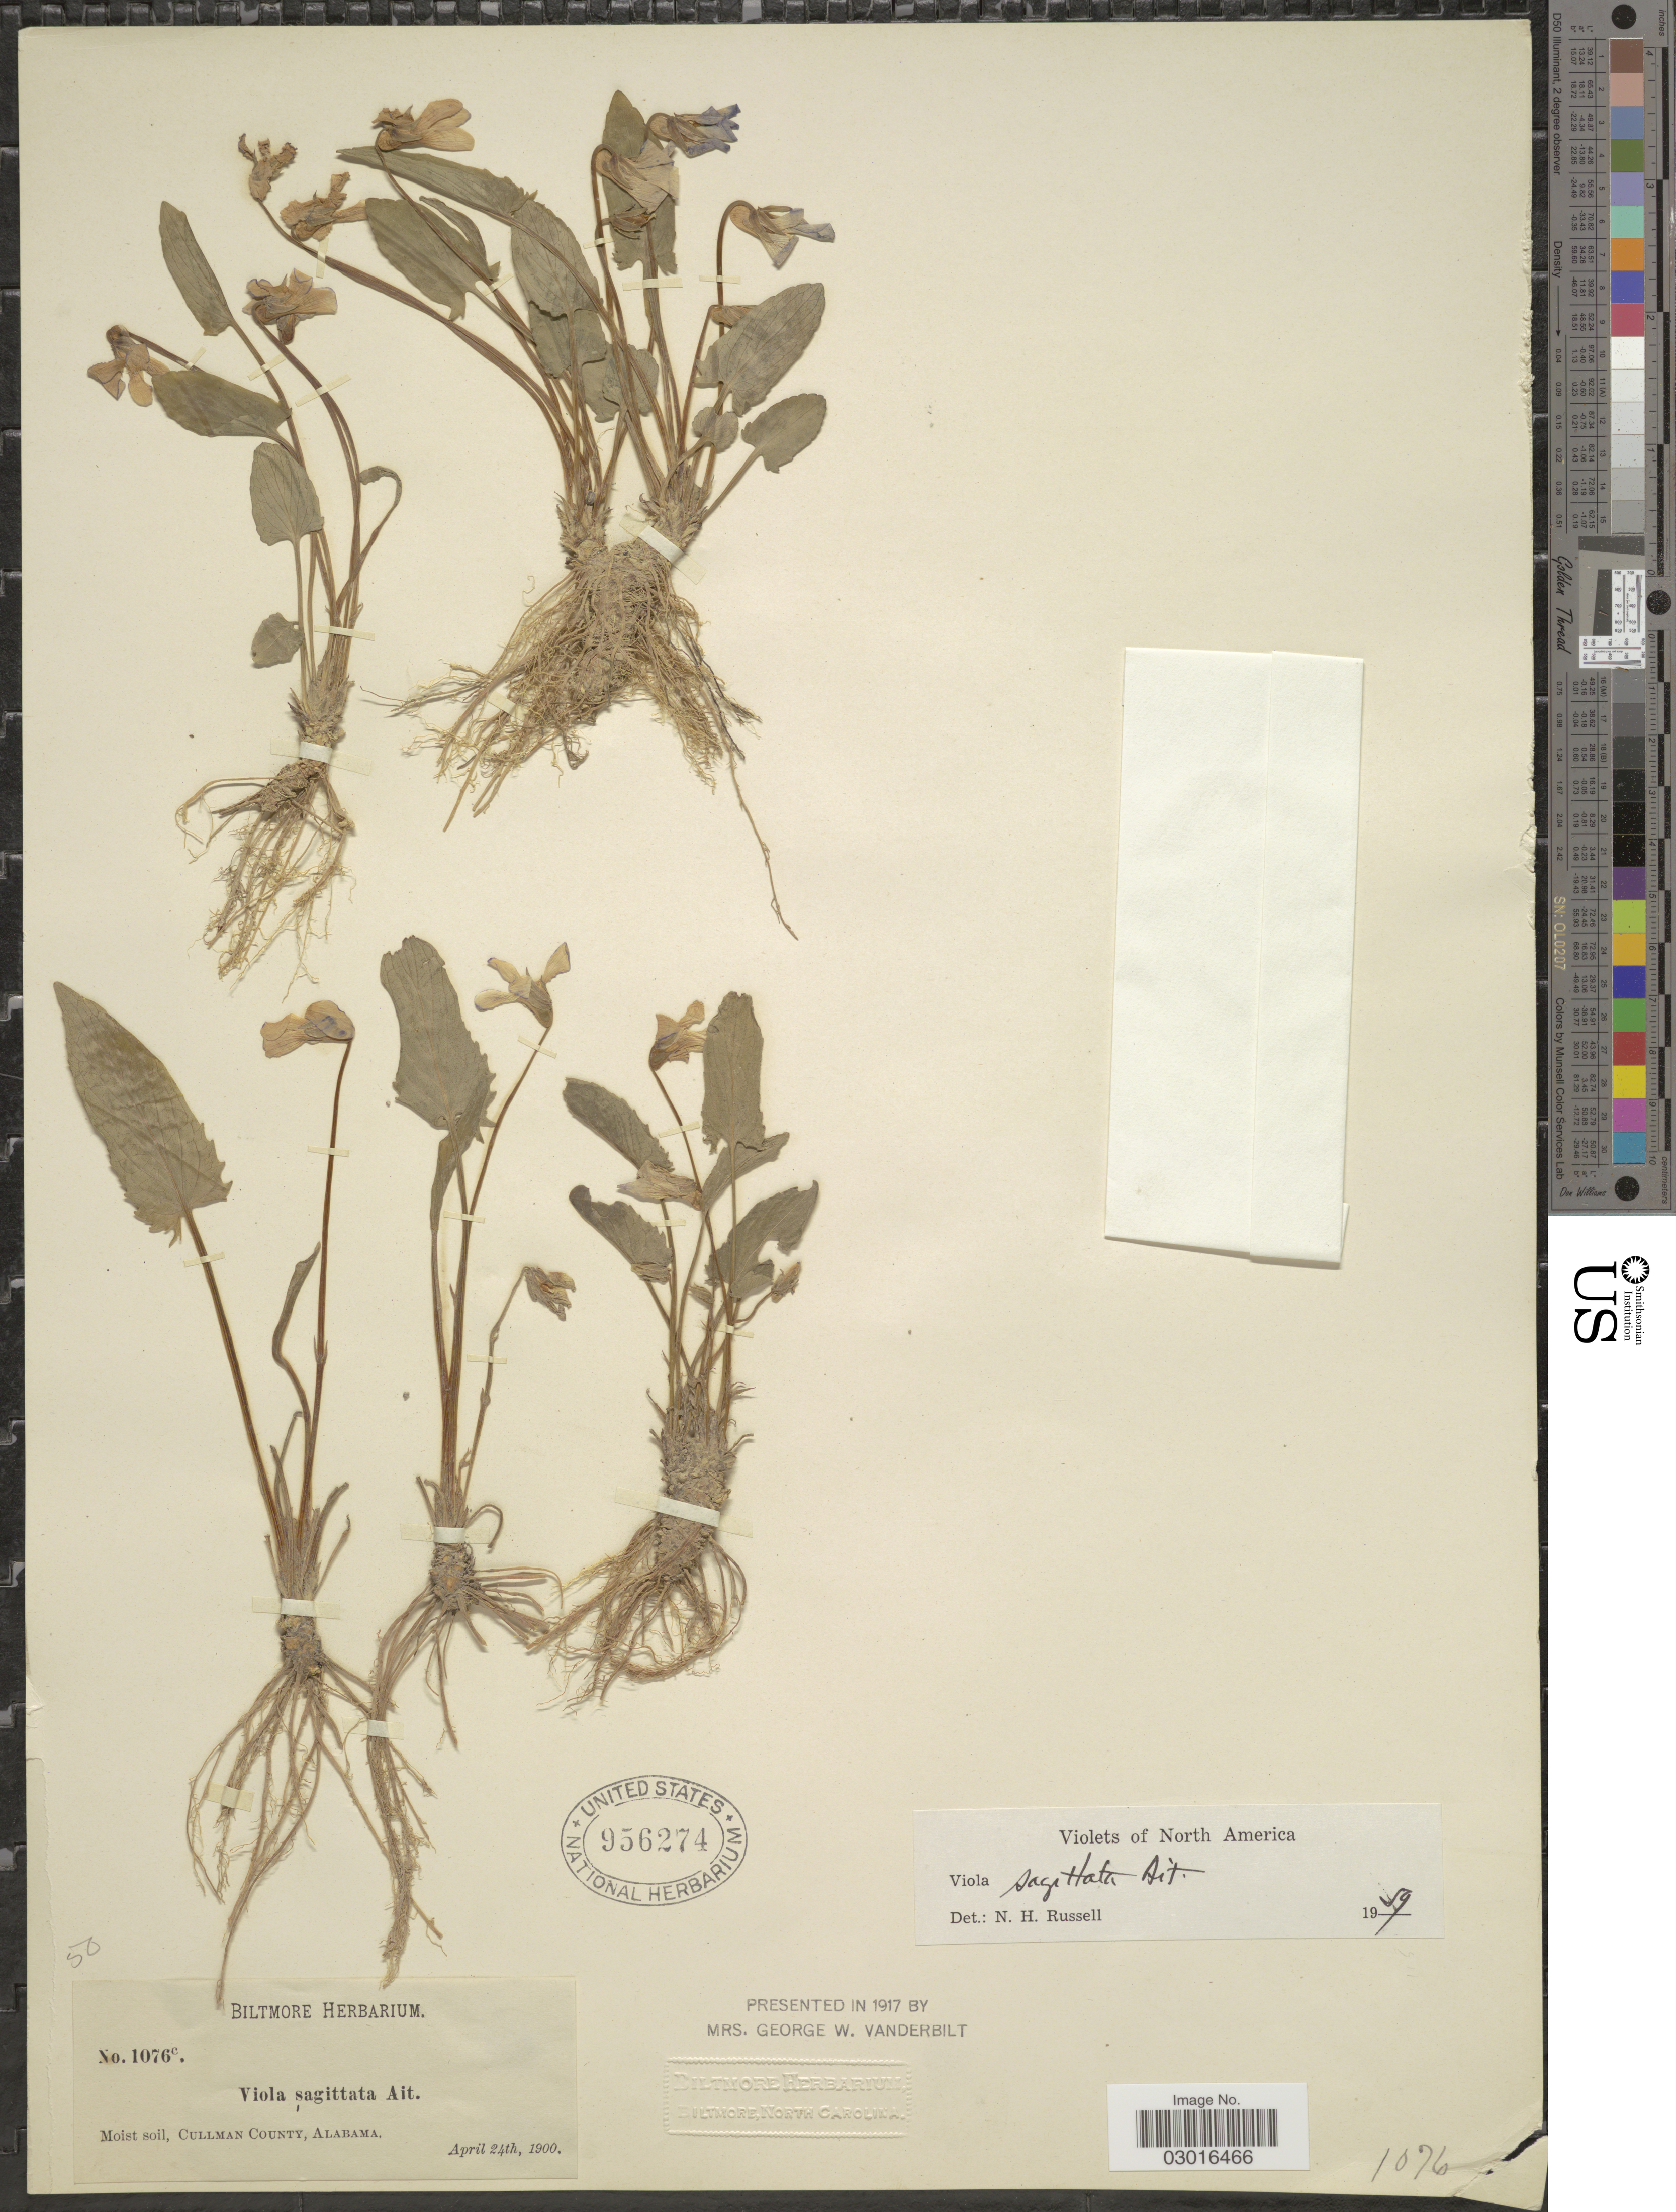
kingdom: Plantae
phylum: Tracheophyta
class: Magnoliopsida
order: Malpighiales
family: Violaceae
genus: Viola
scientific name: Viola sagittata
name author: Aiton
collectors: ex herb. Biltmore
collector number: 1076c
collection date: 1900-04-24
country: United States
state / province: Alabama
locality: Cullman County.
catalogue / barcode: US 956274